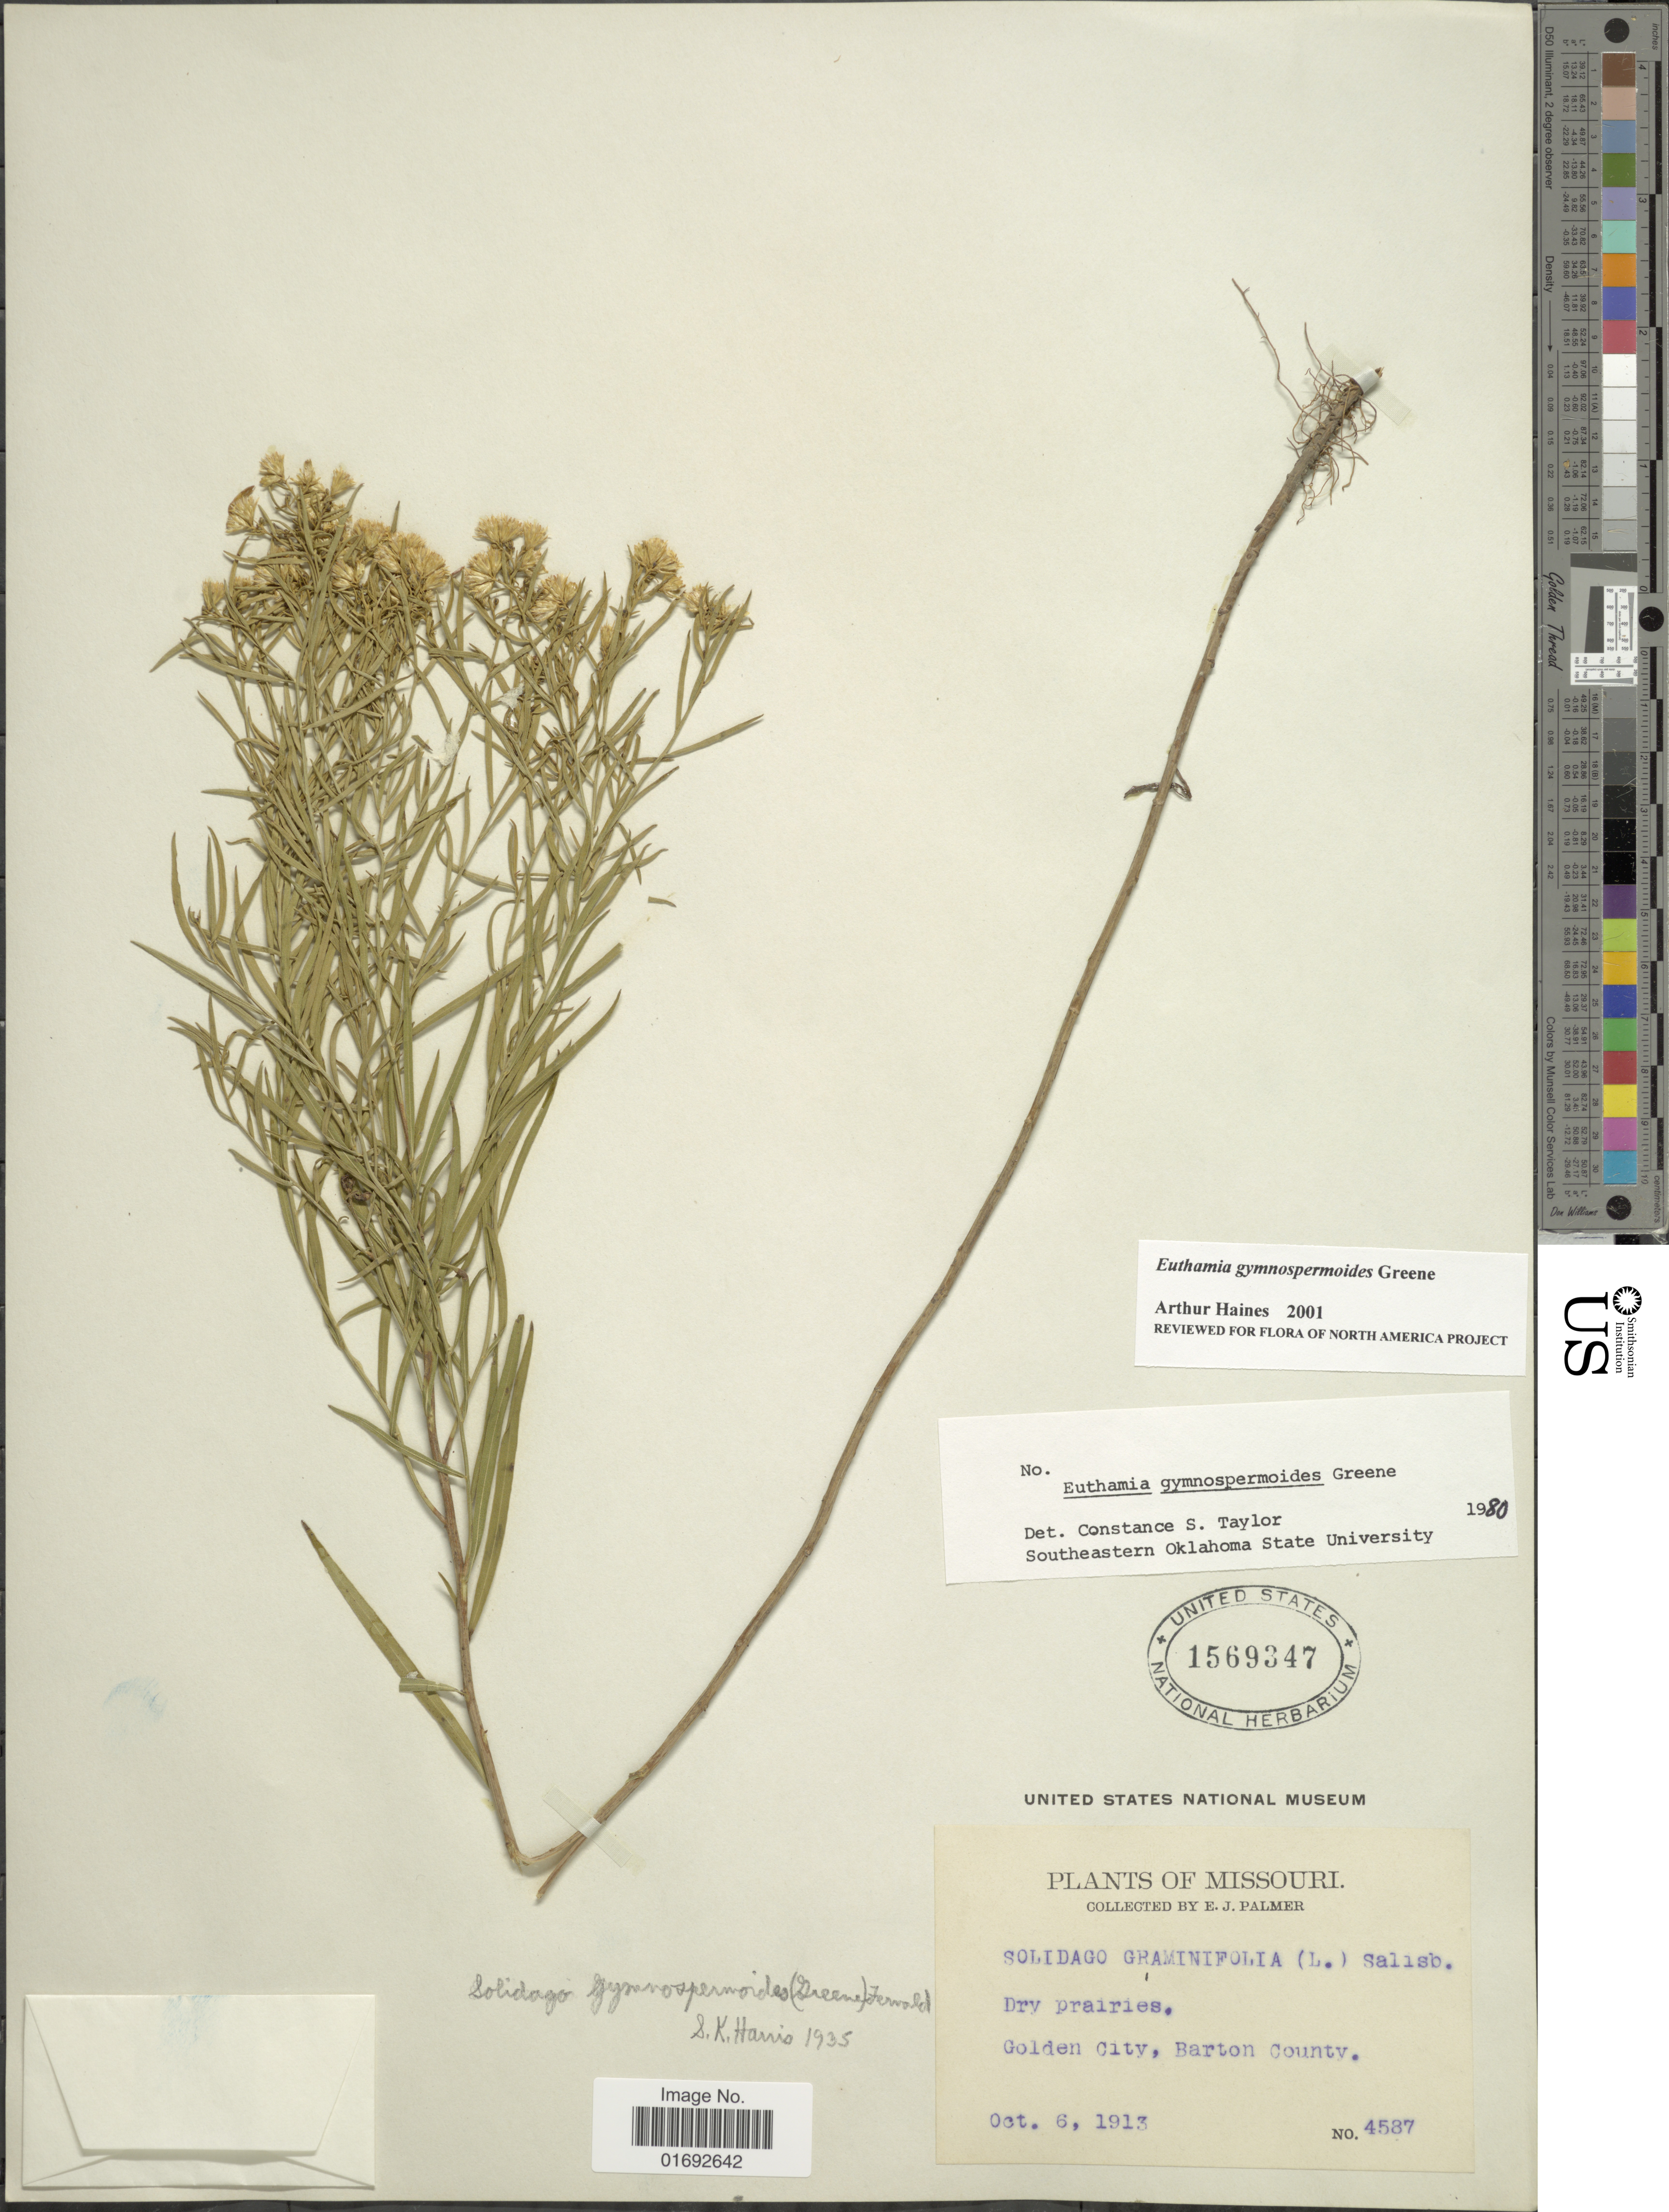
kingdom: Plantae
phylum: Tracheophyta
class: Magnoliopsida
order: Asterales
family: Asteraceae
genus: Euthamia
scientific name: Euthamia gymnospermoides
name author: Greene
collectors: E. J. Palmer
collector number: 4587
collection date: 1913-10-06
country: United States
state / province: Missouri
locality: Golden City, Barton County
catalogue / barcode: US 1569347